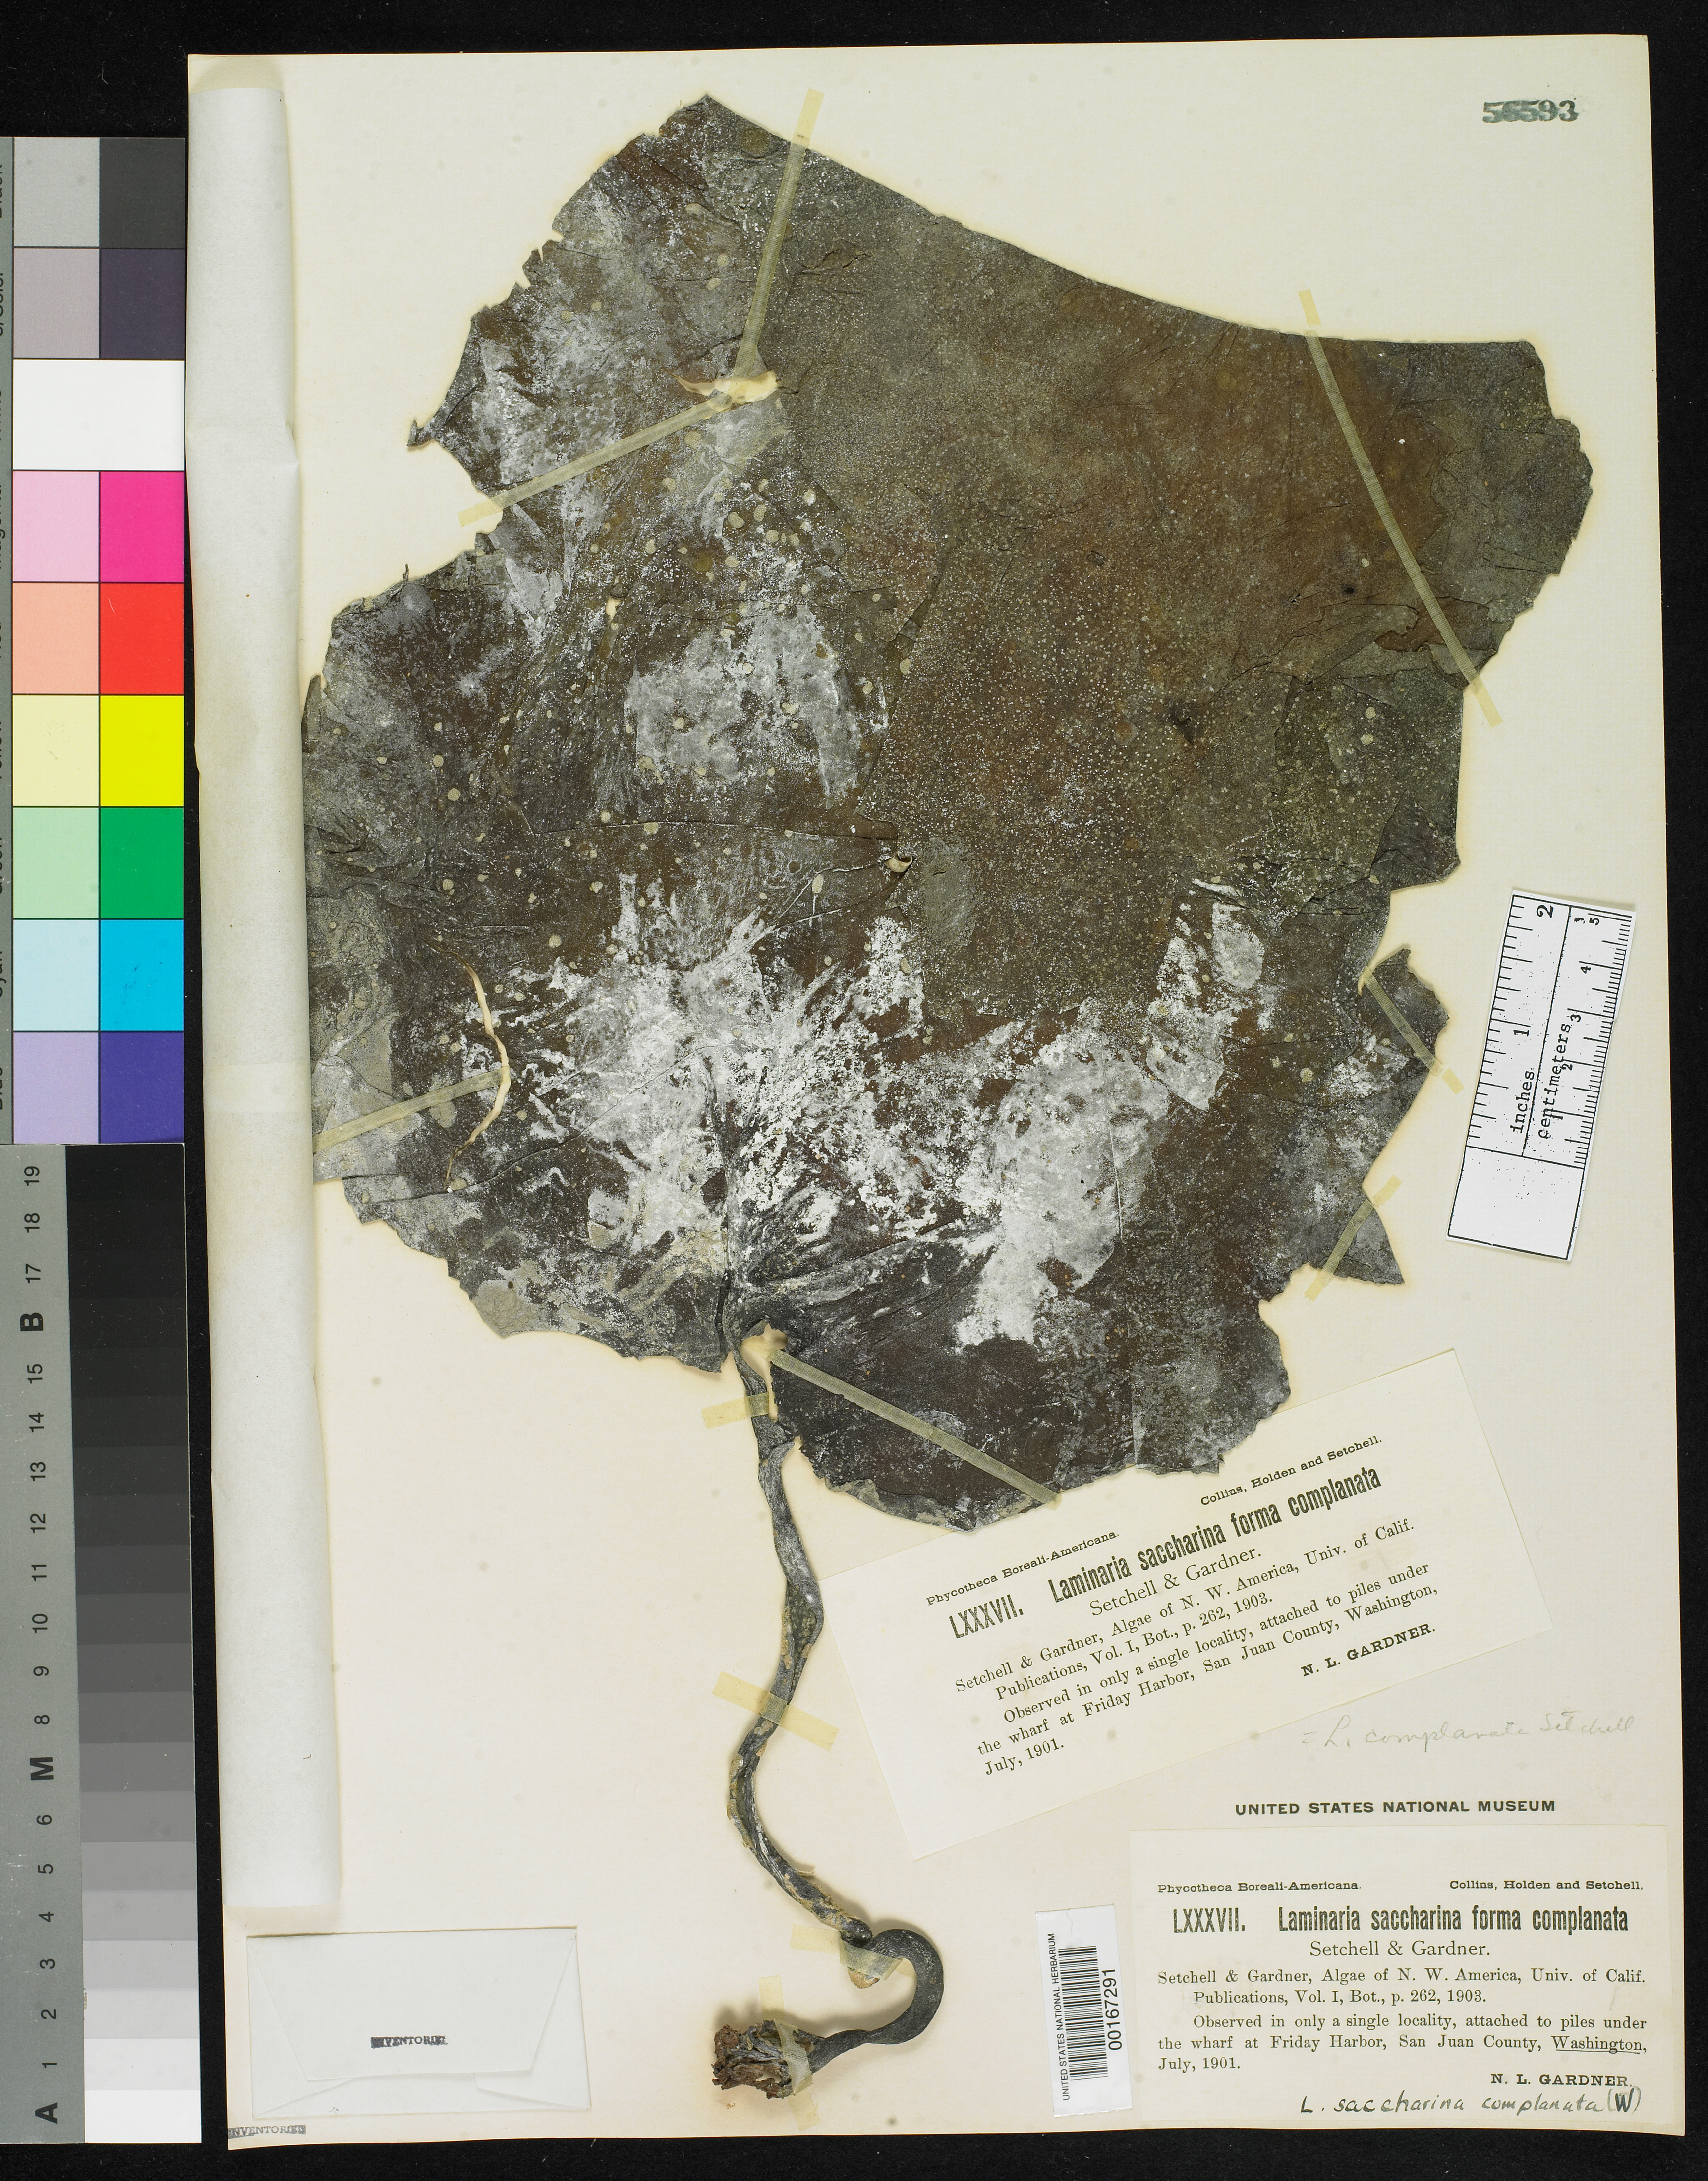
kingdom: Chromista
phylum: Ochrophyta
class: Phaeophyceae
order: Laminariales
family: Laminariaceae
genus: Laminaria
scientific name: Laminaria saccharina f. complanata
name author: Setch. & N.L. Gardner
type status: Syntype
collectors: N. Gardner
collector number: PB-A LXXXVII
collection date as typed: Jul 1901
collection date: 1901-07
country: United States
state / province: Washington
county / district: San Juan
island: San Juan Island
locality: Friday Harbor.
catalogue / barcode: US 56593